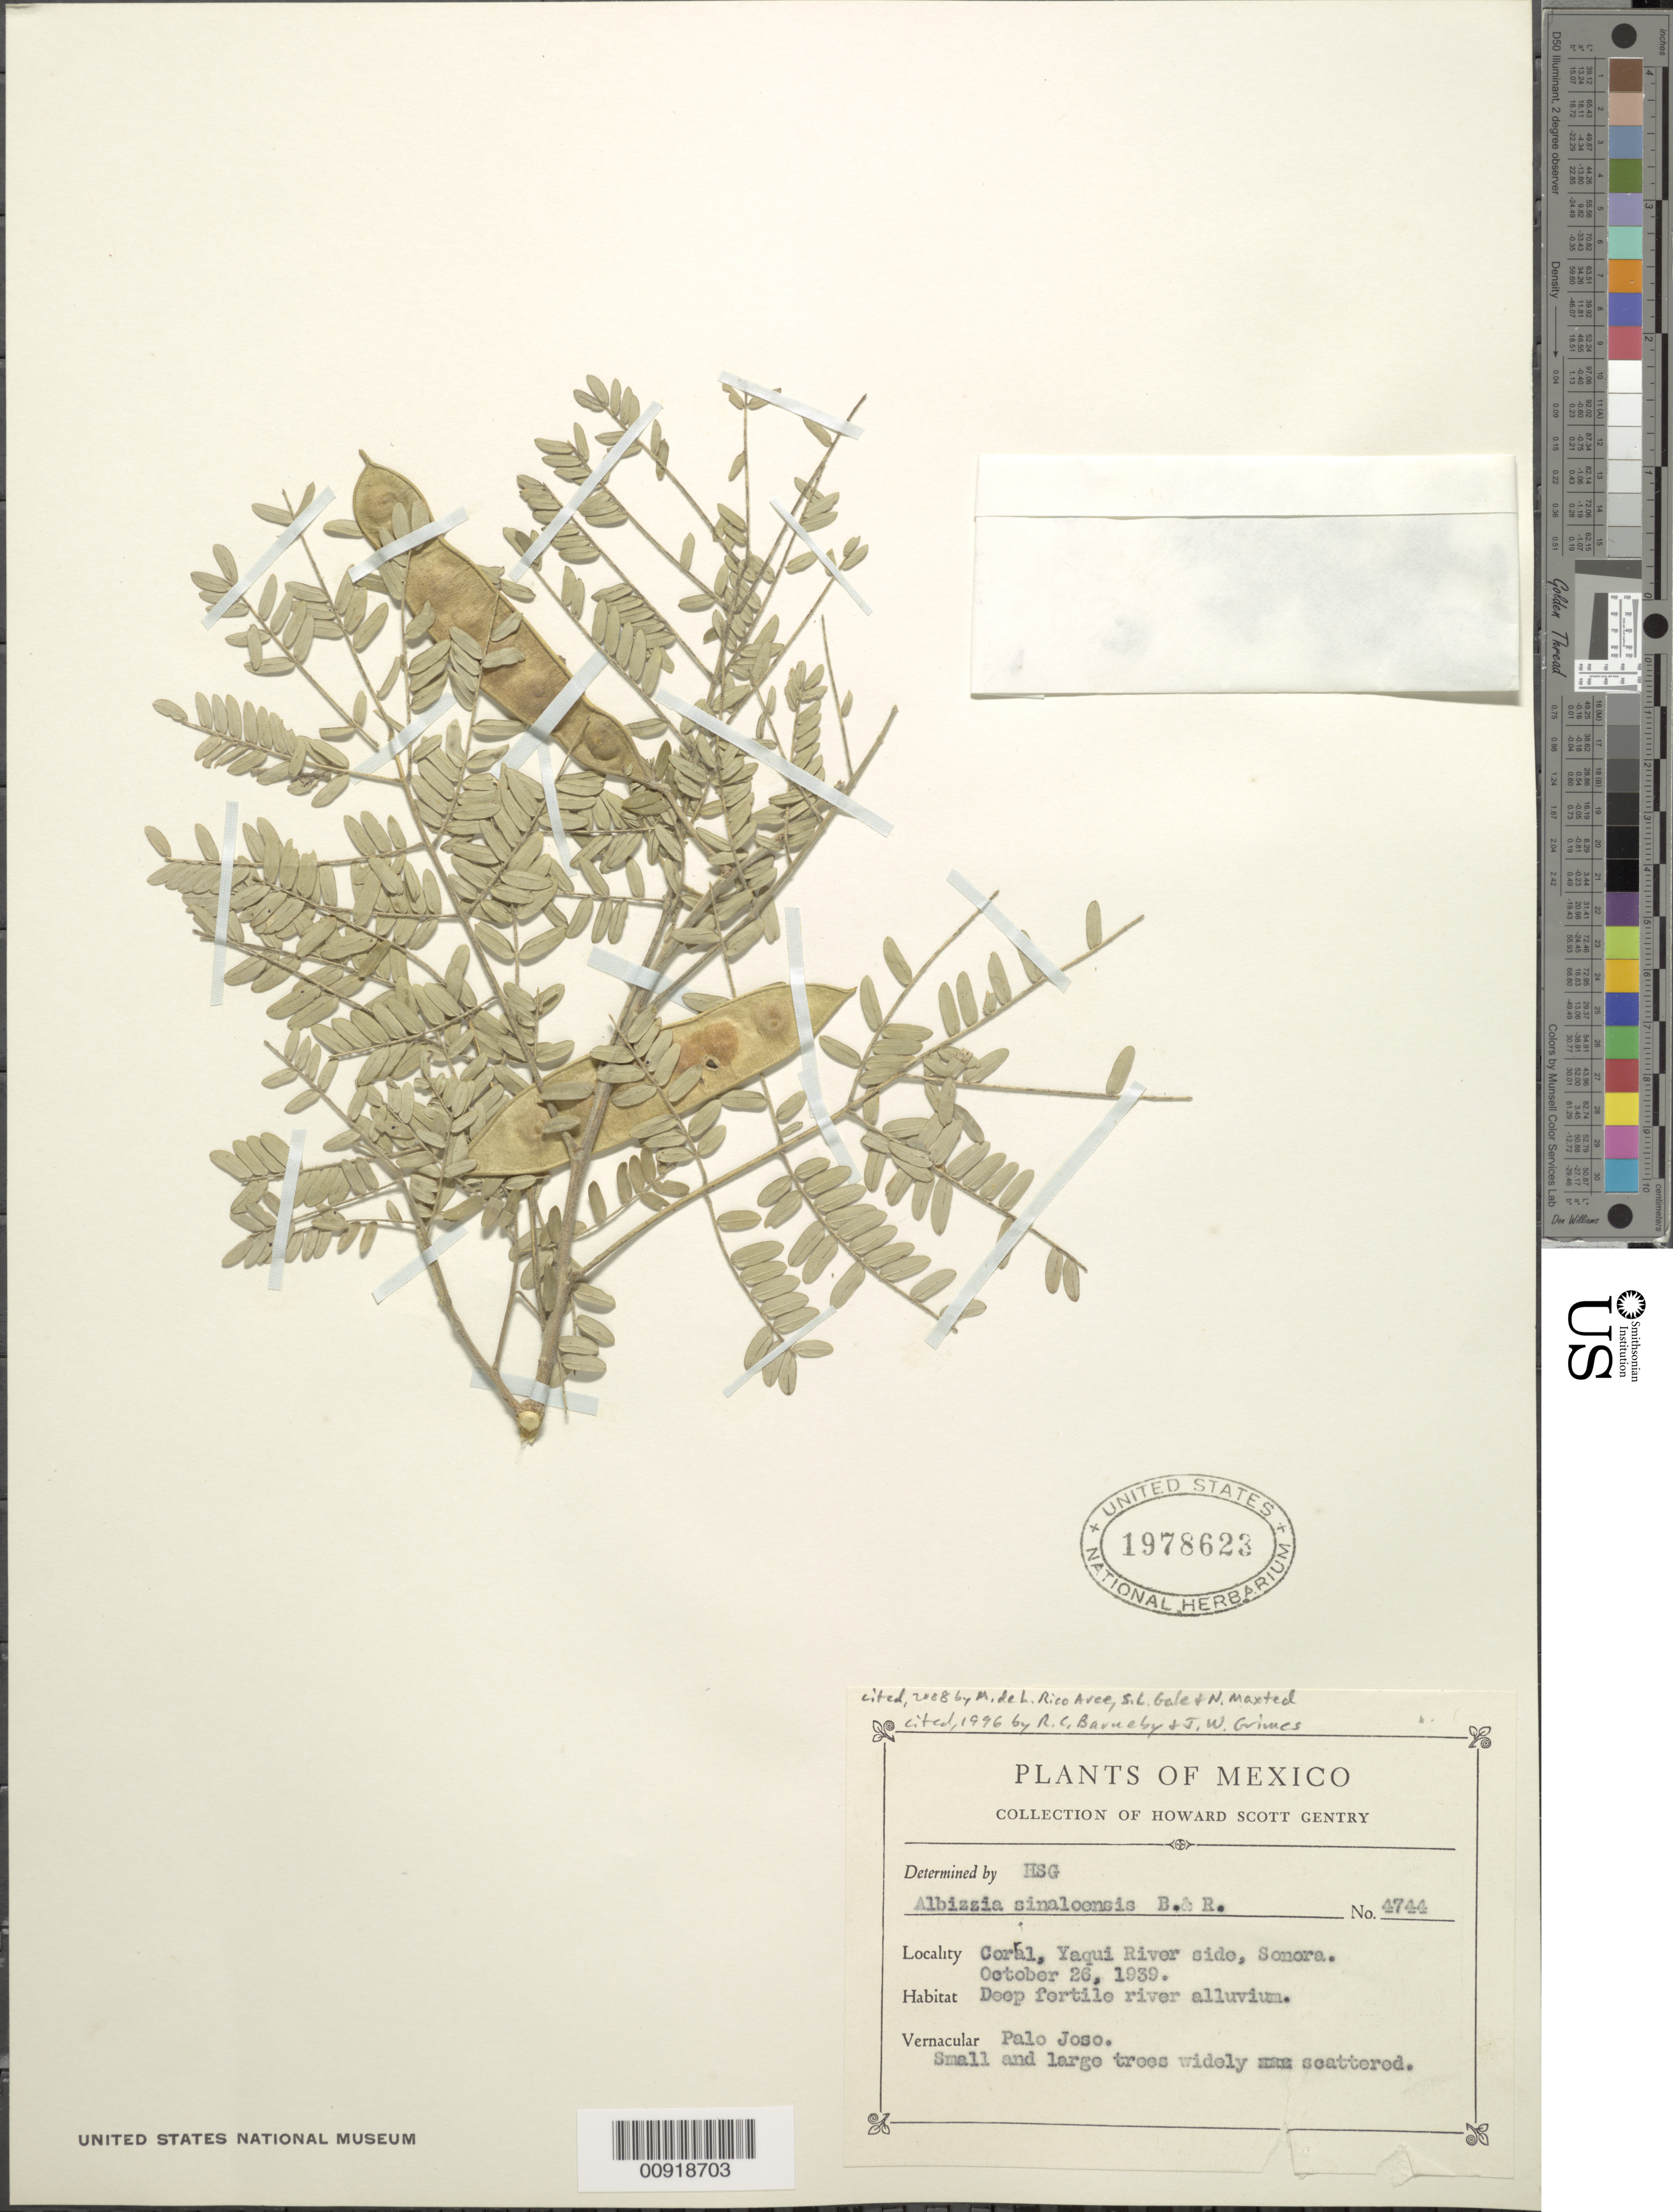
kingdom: Plantae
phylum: Tracheophyta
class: Magnoliopsida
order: Fabales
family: Fabaceae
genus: Pseudalbizzia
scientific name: Pseudalbizzia sinaloensis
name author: (Britton & Rose) Koenen & Duno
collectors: H. S. Gentry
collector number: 4744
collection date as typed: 26 Oct 1939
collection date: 1939-10-26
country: Mexico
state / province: Sonora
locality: Corral, Yaqui River side, Sonora.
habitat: Deep fertile river alluvium.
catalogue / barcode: US 1978623